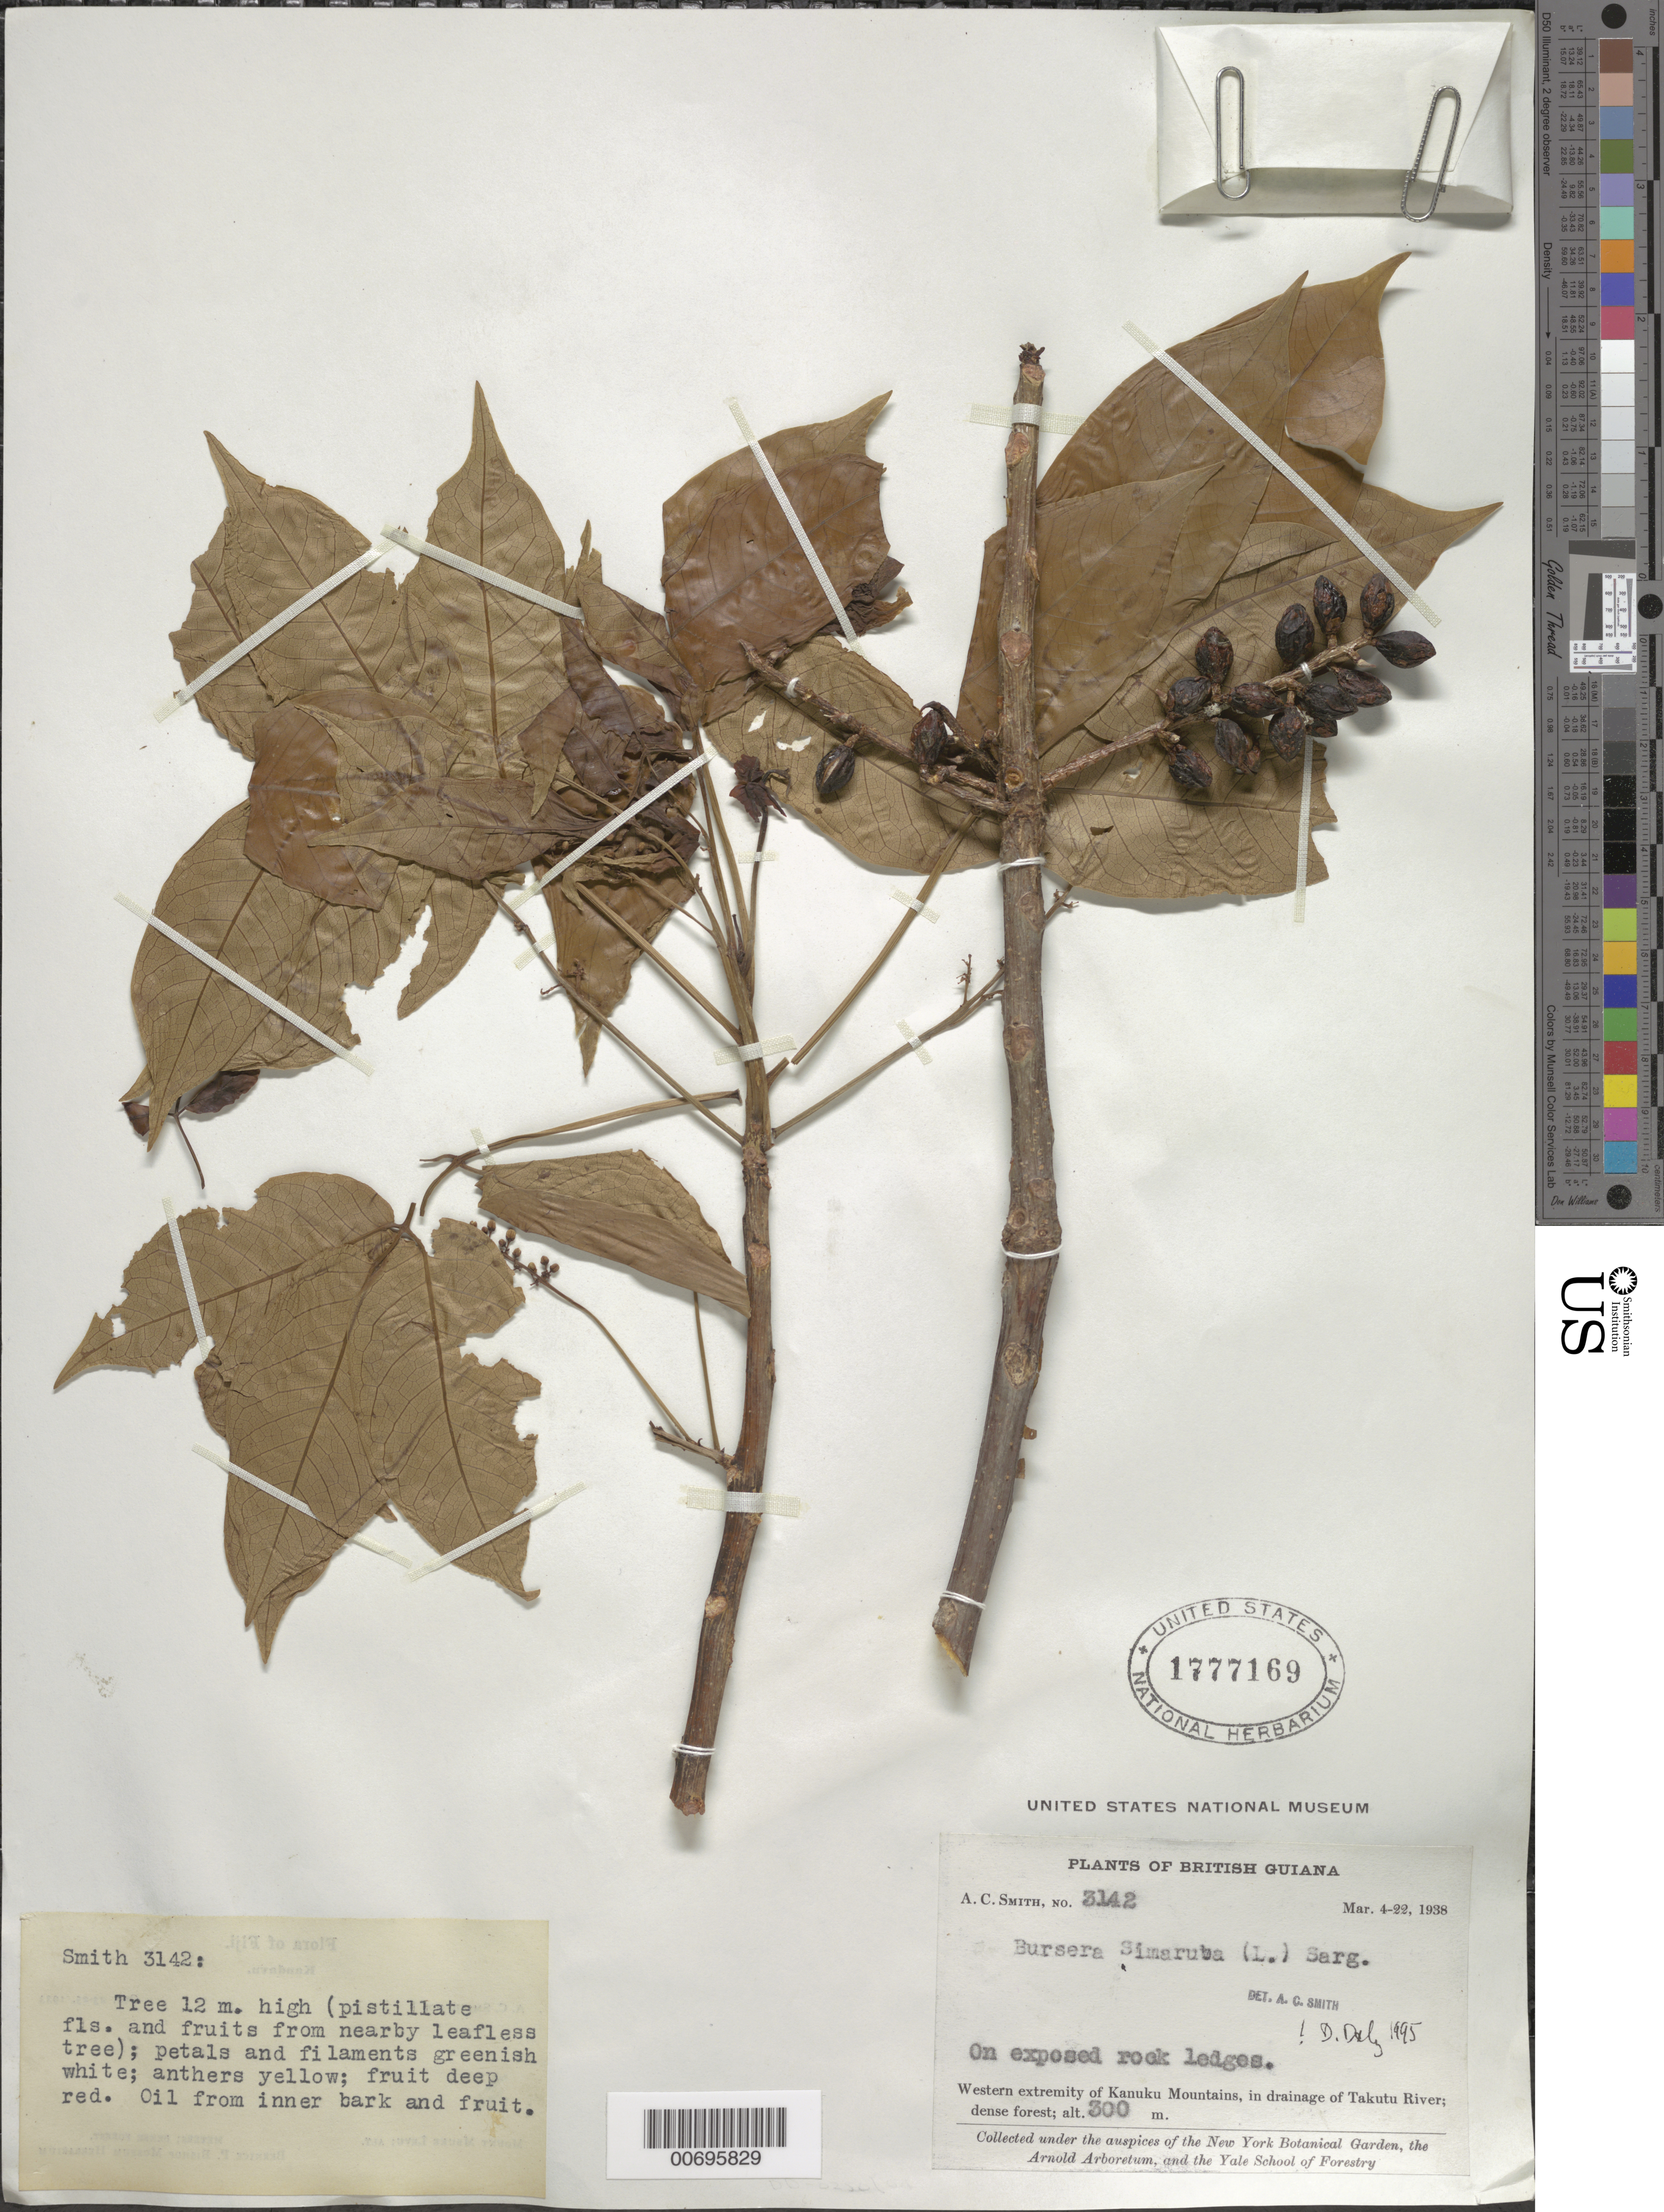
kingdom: Plantae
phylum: Tracheophyta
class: Magnoliopsida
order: Sapindales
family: Burseraceae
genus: Bursera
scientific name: Bursera simaruba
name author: (L.) Sarg.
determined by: Smith, A. C.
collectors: A. C. Smith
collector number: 3142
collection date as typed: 4-Mar-38 to 22-Mar-38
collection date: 1938-03-04/1938-03-22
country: Guyana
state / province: U. Takutu-U. Essequibo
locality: Kanuku Mts., drainage of Takutu R., western extremity of Kanuku Mountains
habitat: Dense forest. On exposed rock ledges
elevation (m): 300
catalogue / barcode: US 1777169